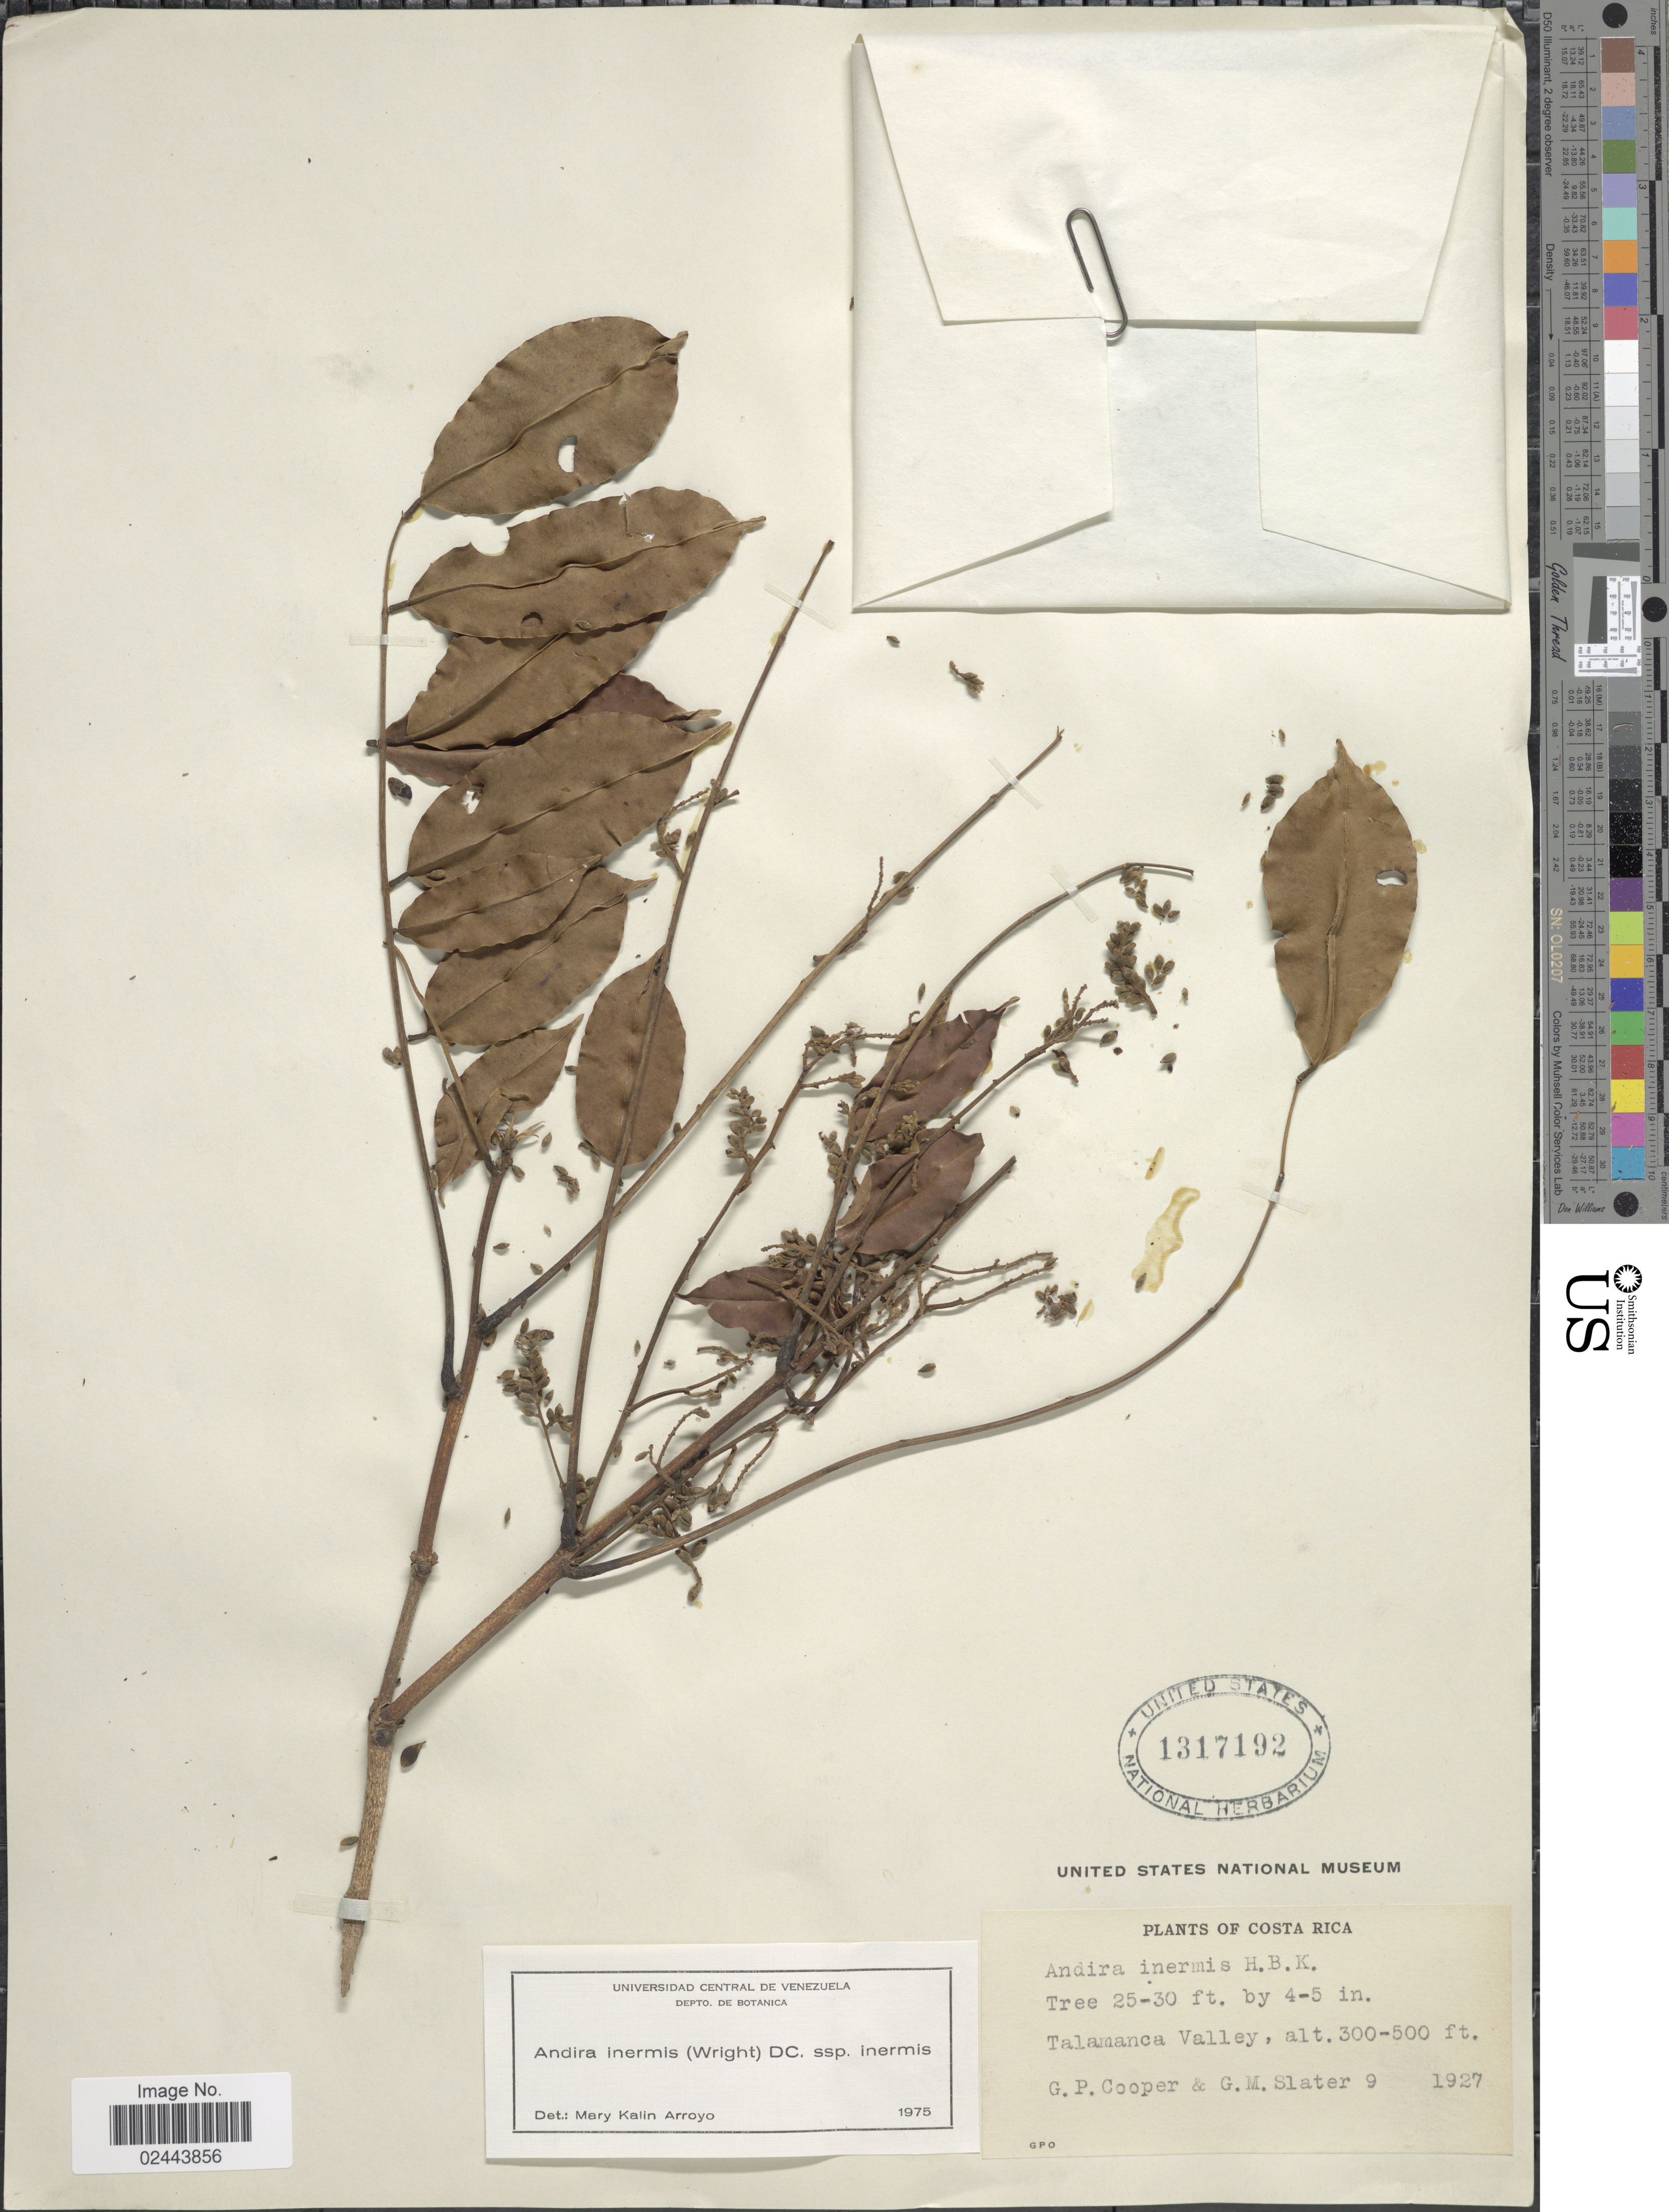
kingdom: Plantae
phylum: Tracheophyta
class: Magnoliopsida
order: Fabales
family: Fabaceae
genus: Andira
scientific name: Andira inermis subsp. inermis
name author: (W. Wright) Kunth ex DC.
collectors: G. Cooper & G. Slater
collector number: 9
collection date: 1927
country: Costa Rica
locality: Talamanca Valley.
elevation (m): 91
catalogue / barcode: US 1317192